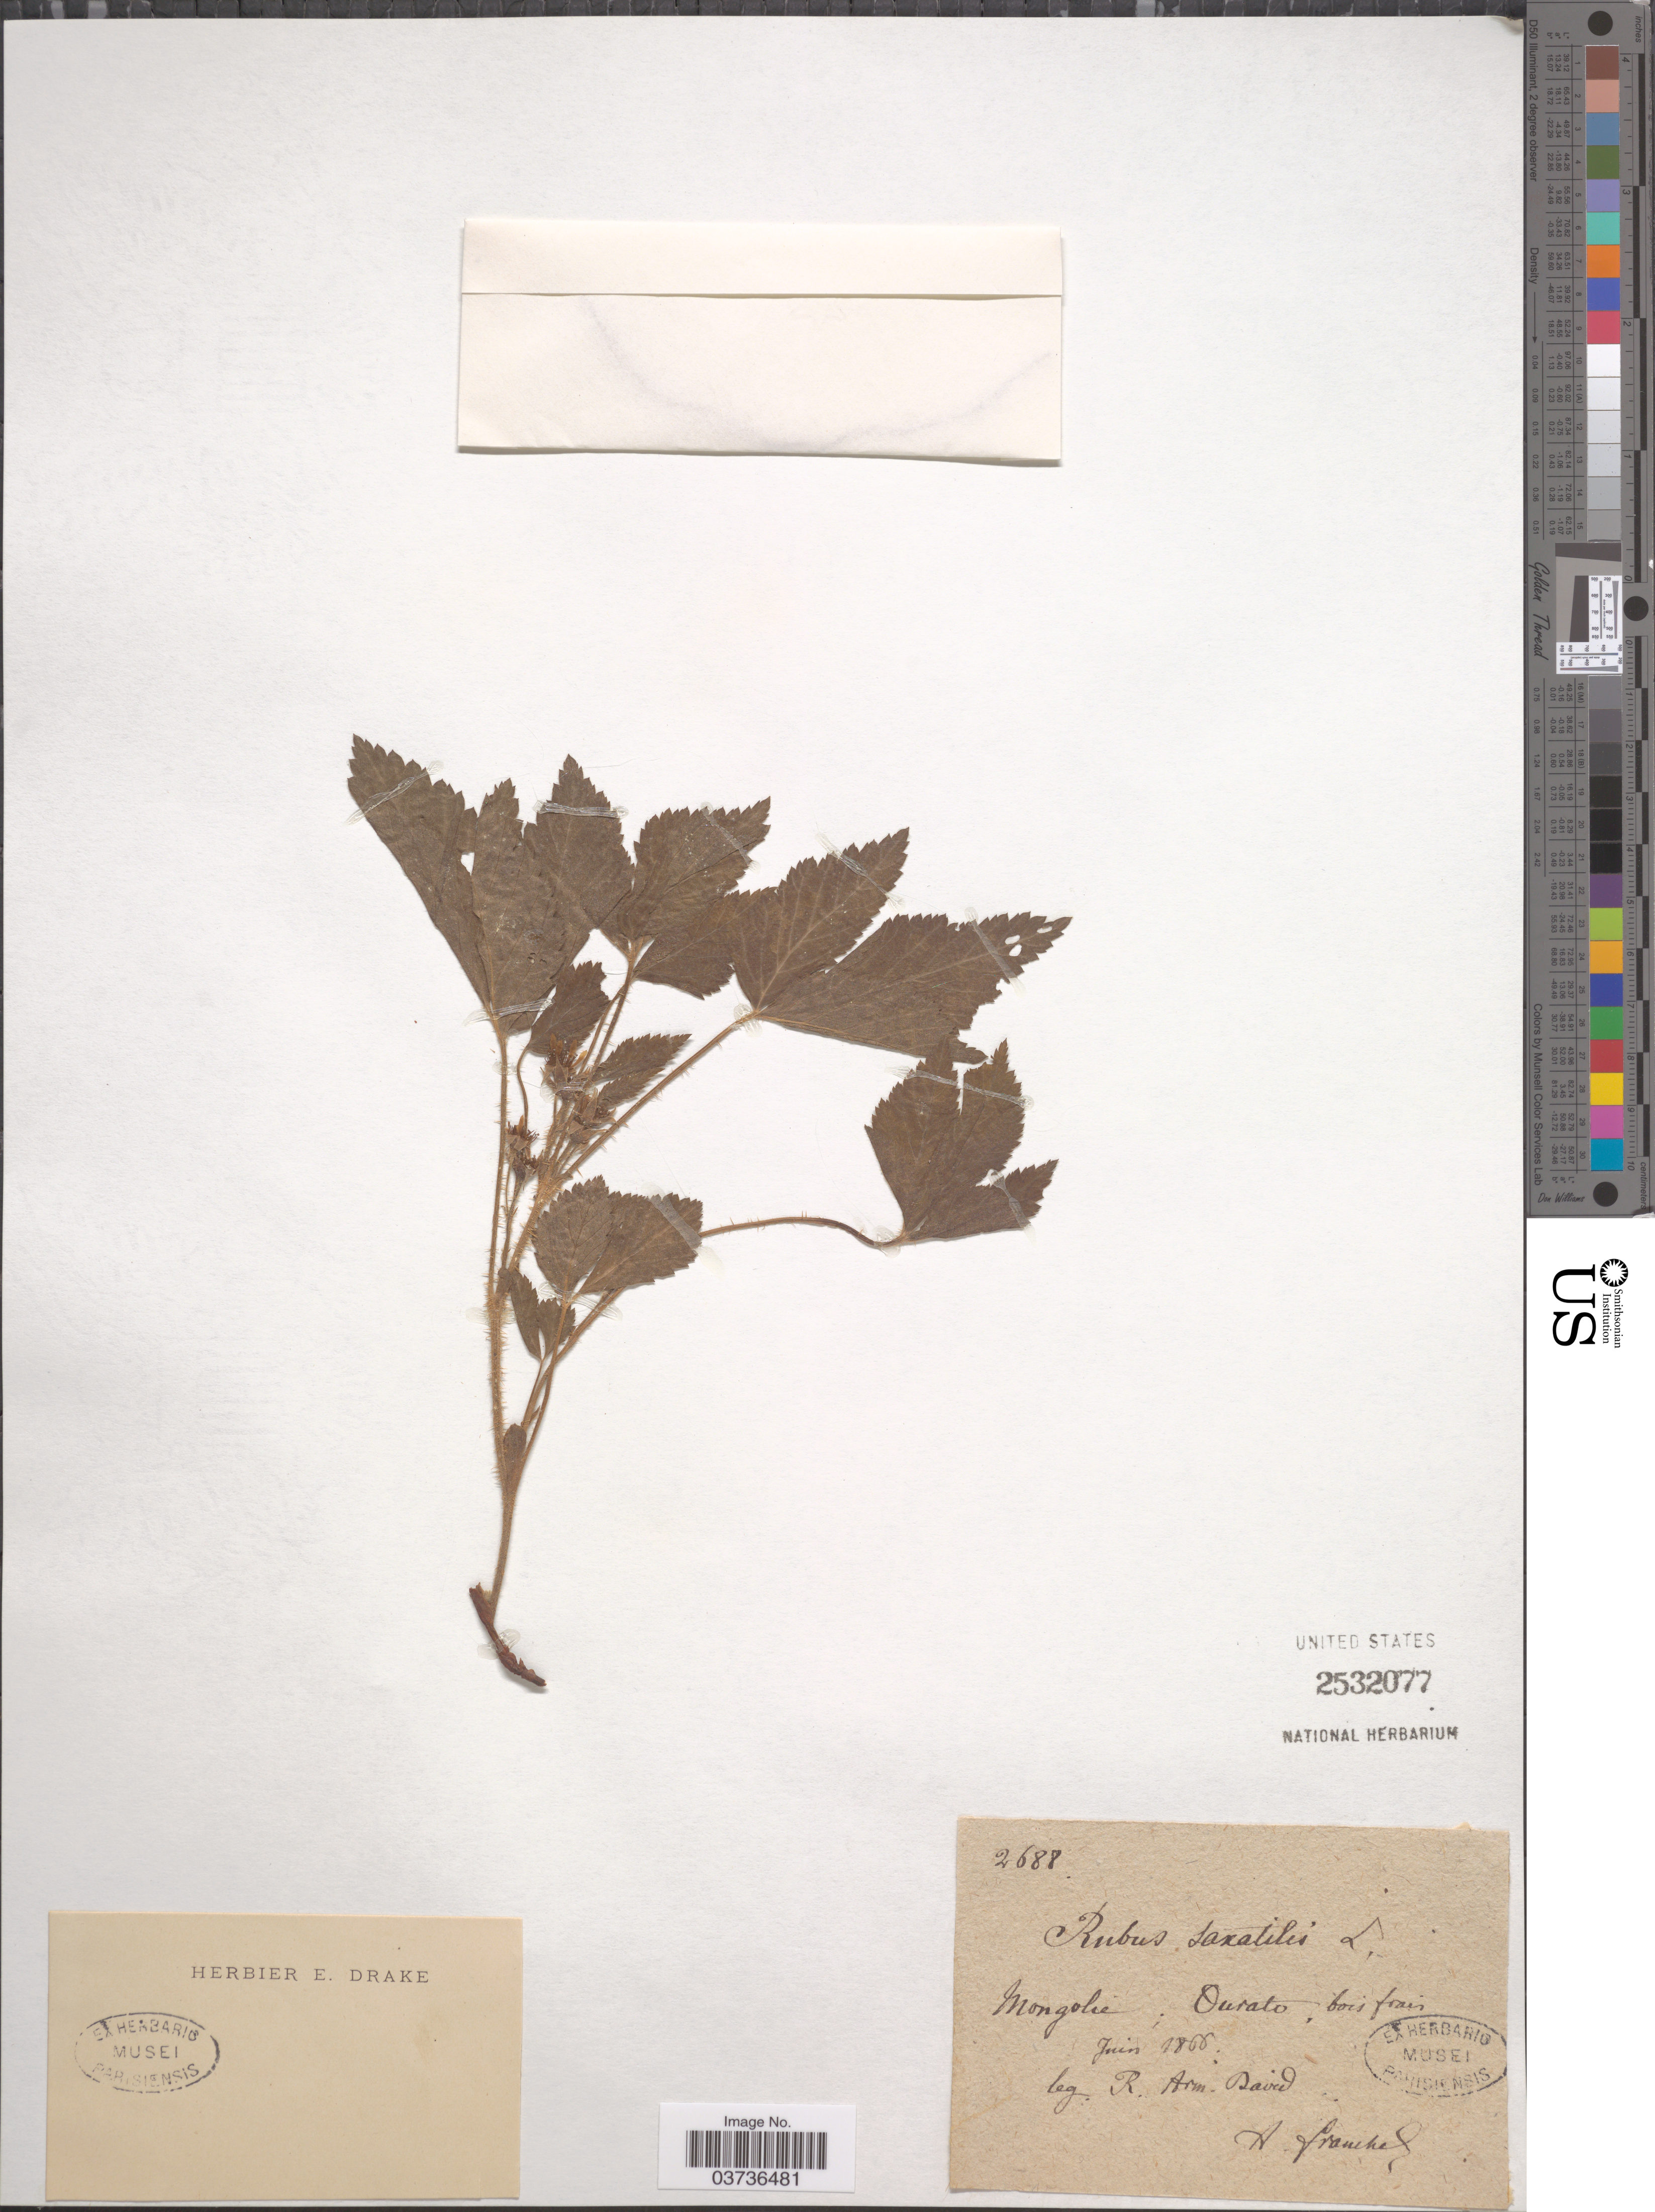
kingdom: Plantae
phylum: Tracheophyta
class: Magnoliopsida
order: Rosales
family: Rosaceae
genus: Rubus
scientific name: Rubus saxatilis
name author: L.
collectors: R. David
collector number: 2688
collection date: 1866-06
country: Mongolia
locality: Ourato.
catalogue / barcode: US 2532077